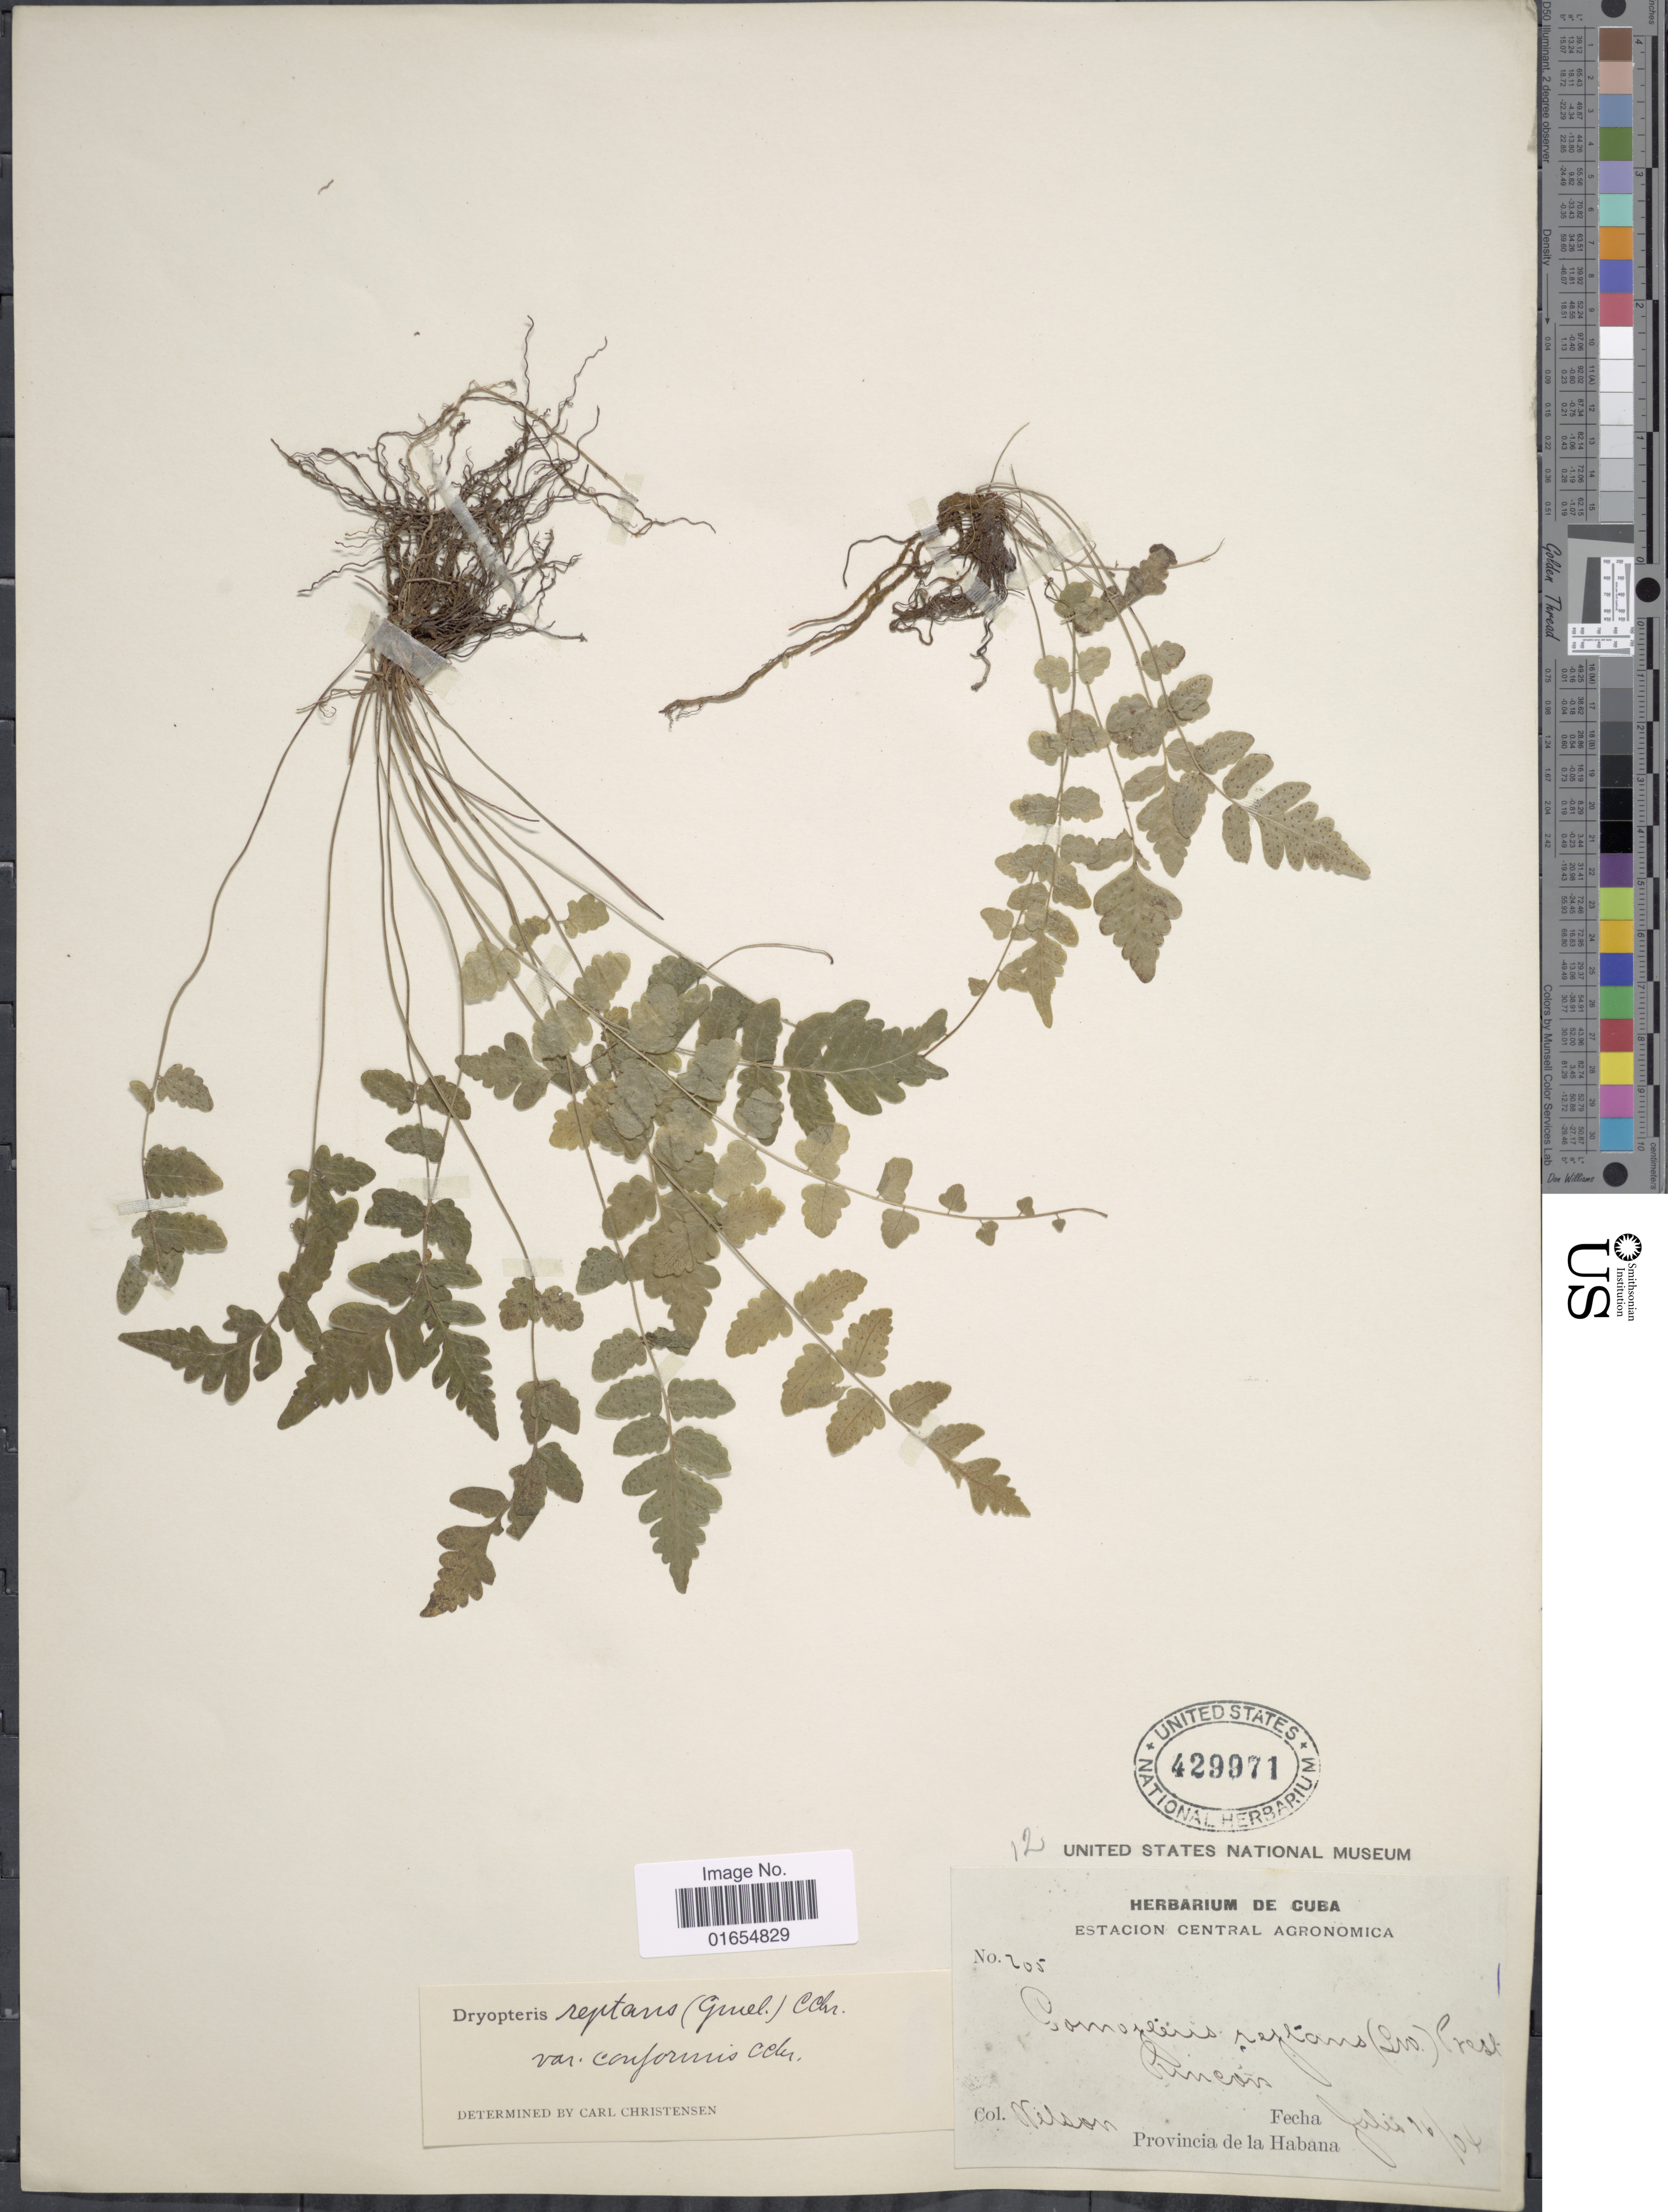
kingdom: Plantae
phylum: Tracheophyta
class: Polypodiopsida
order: Polypodiales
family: Thelypteridaceae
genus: Goniopteris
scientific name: Goniopteris reptans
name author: (J.F. Gmel.) C. Presl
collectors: -- Wilson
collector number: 205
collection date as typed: Transcribed d/m/y: 16/7/4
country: Cuba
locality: Rincon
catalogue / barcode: US 429971